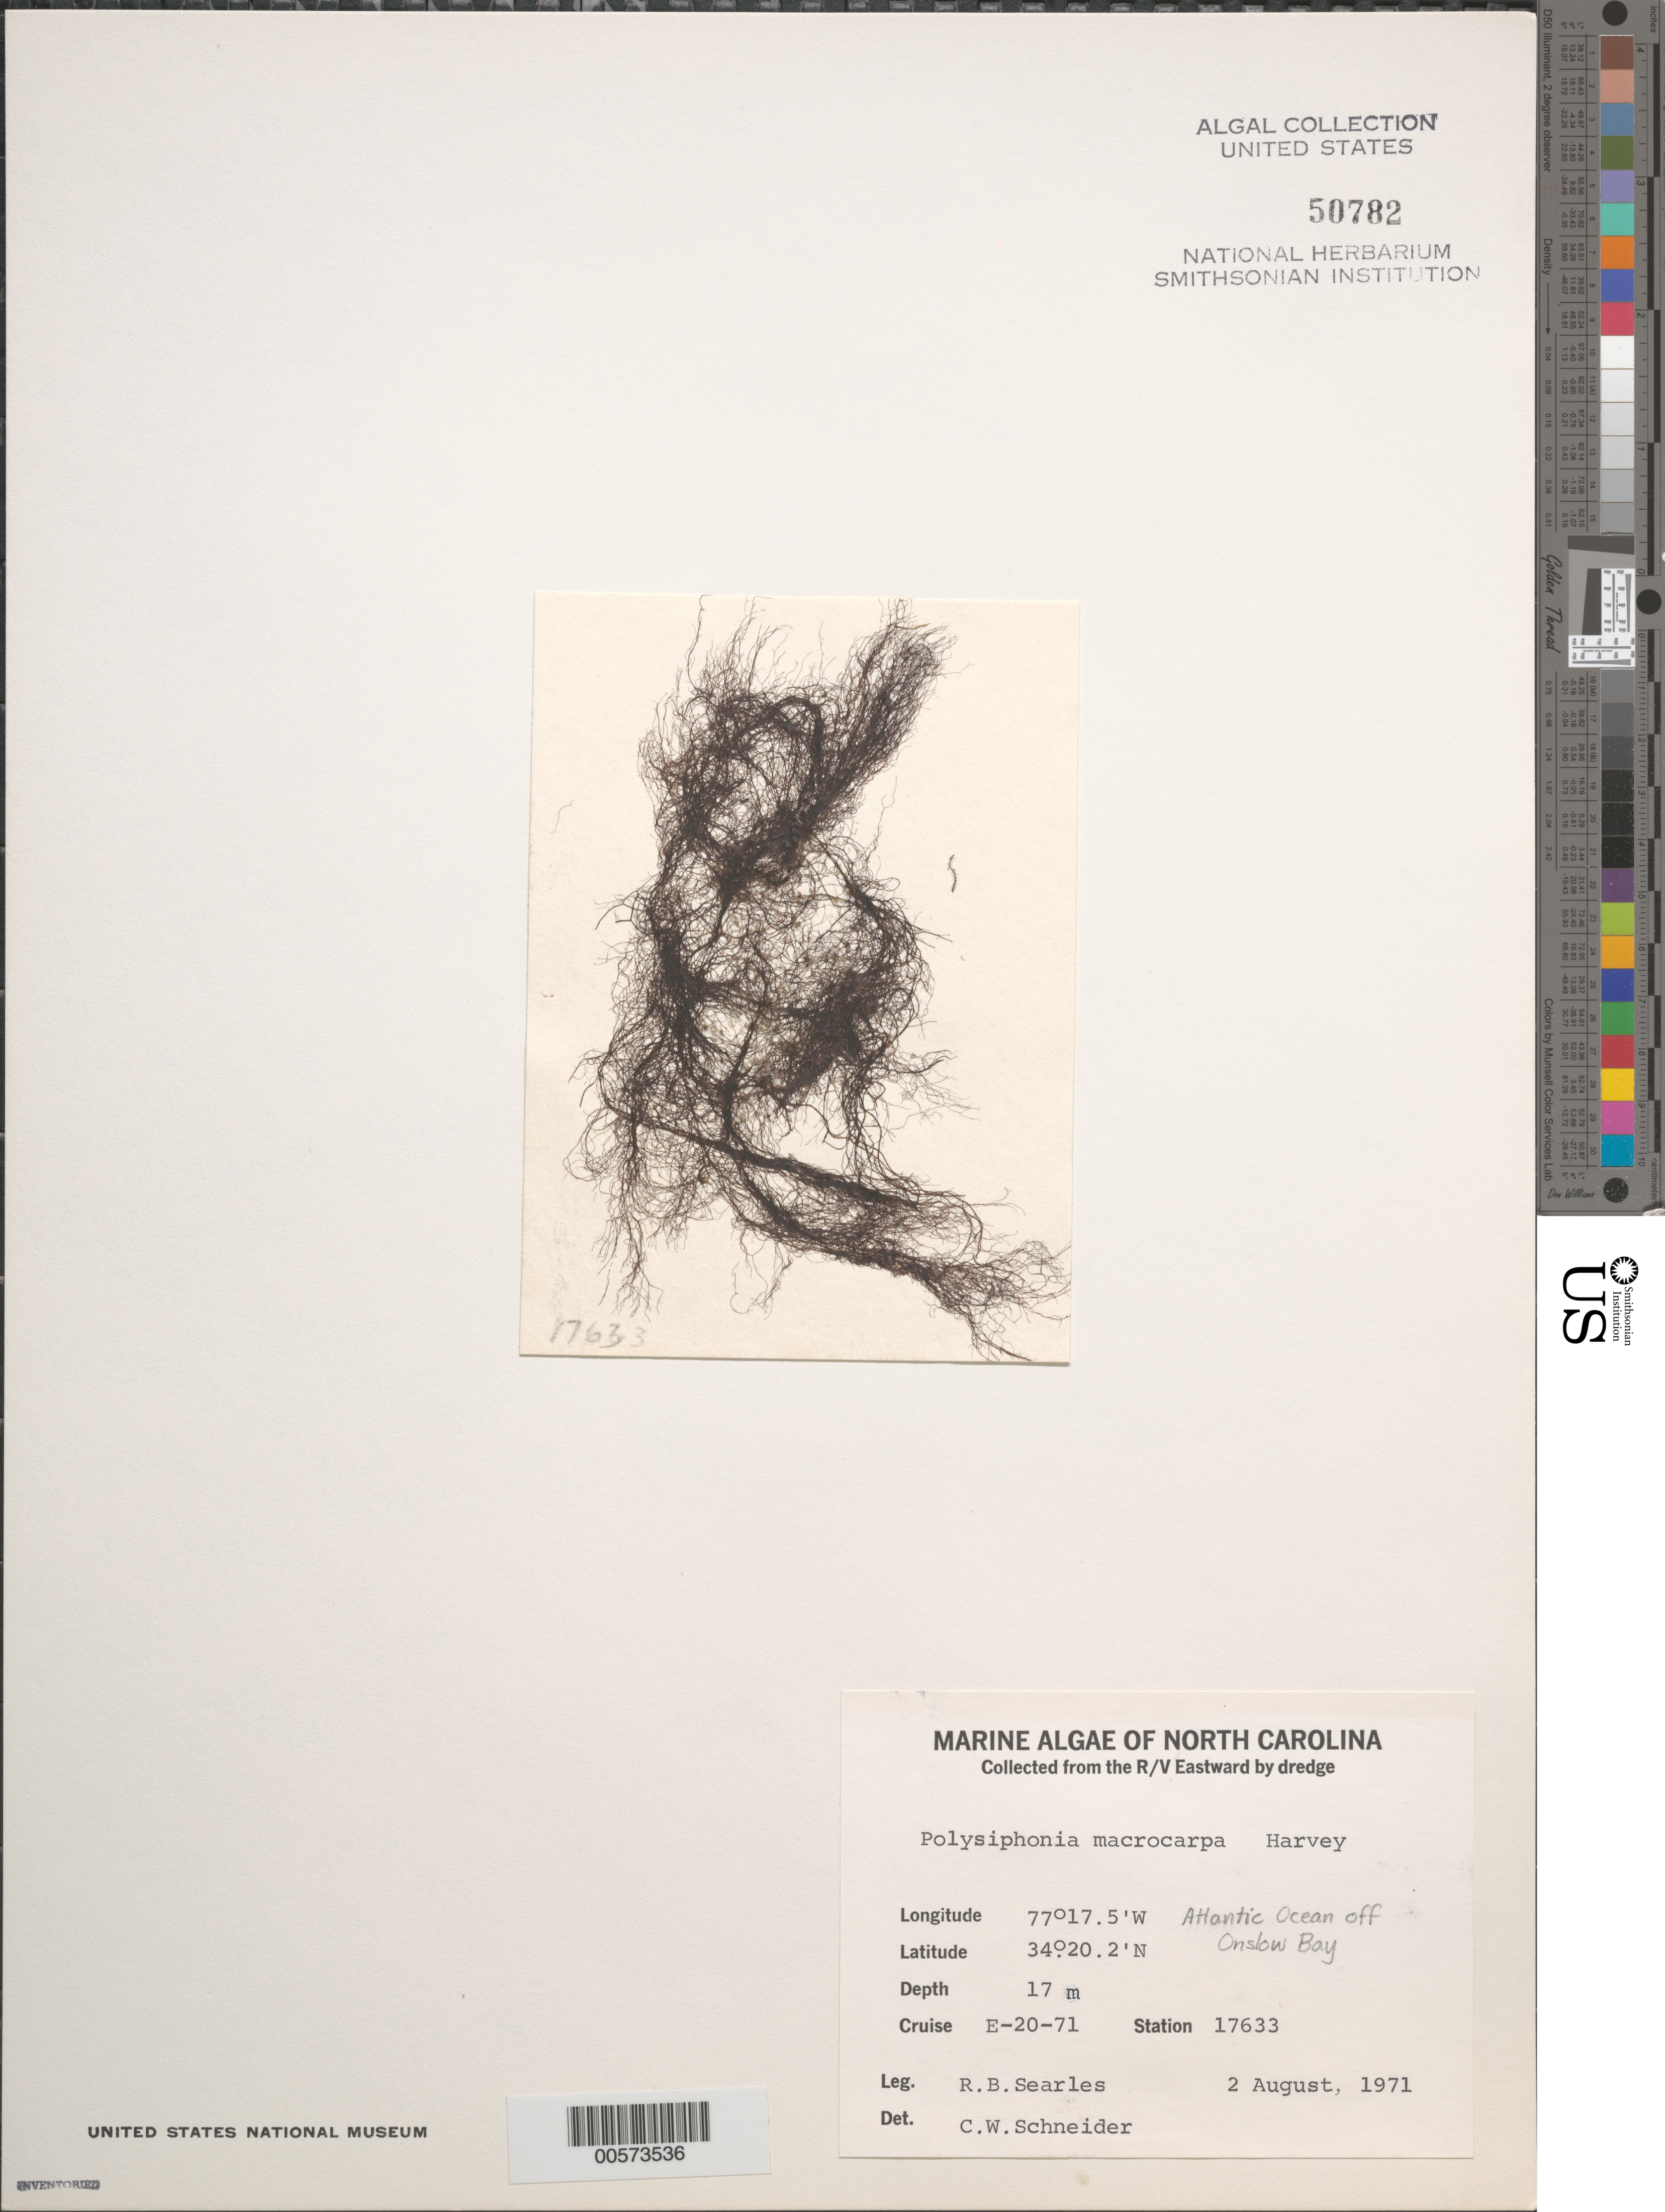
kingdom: Plantae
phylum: Rhodophyta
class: Florideophyceae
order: Ceramiales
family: Rhodomelaceae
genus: Polysiphonia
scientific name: Polysiphonia macrocarpa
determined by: Schneider, C. W.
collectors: R. Searles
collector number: Station 17633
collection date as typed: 02 Aug 1971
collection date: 1971-08-02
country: United States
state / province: North Carolina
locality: Atlantic Ocean off Onslow Bay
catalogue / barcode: US 50782